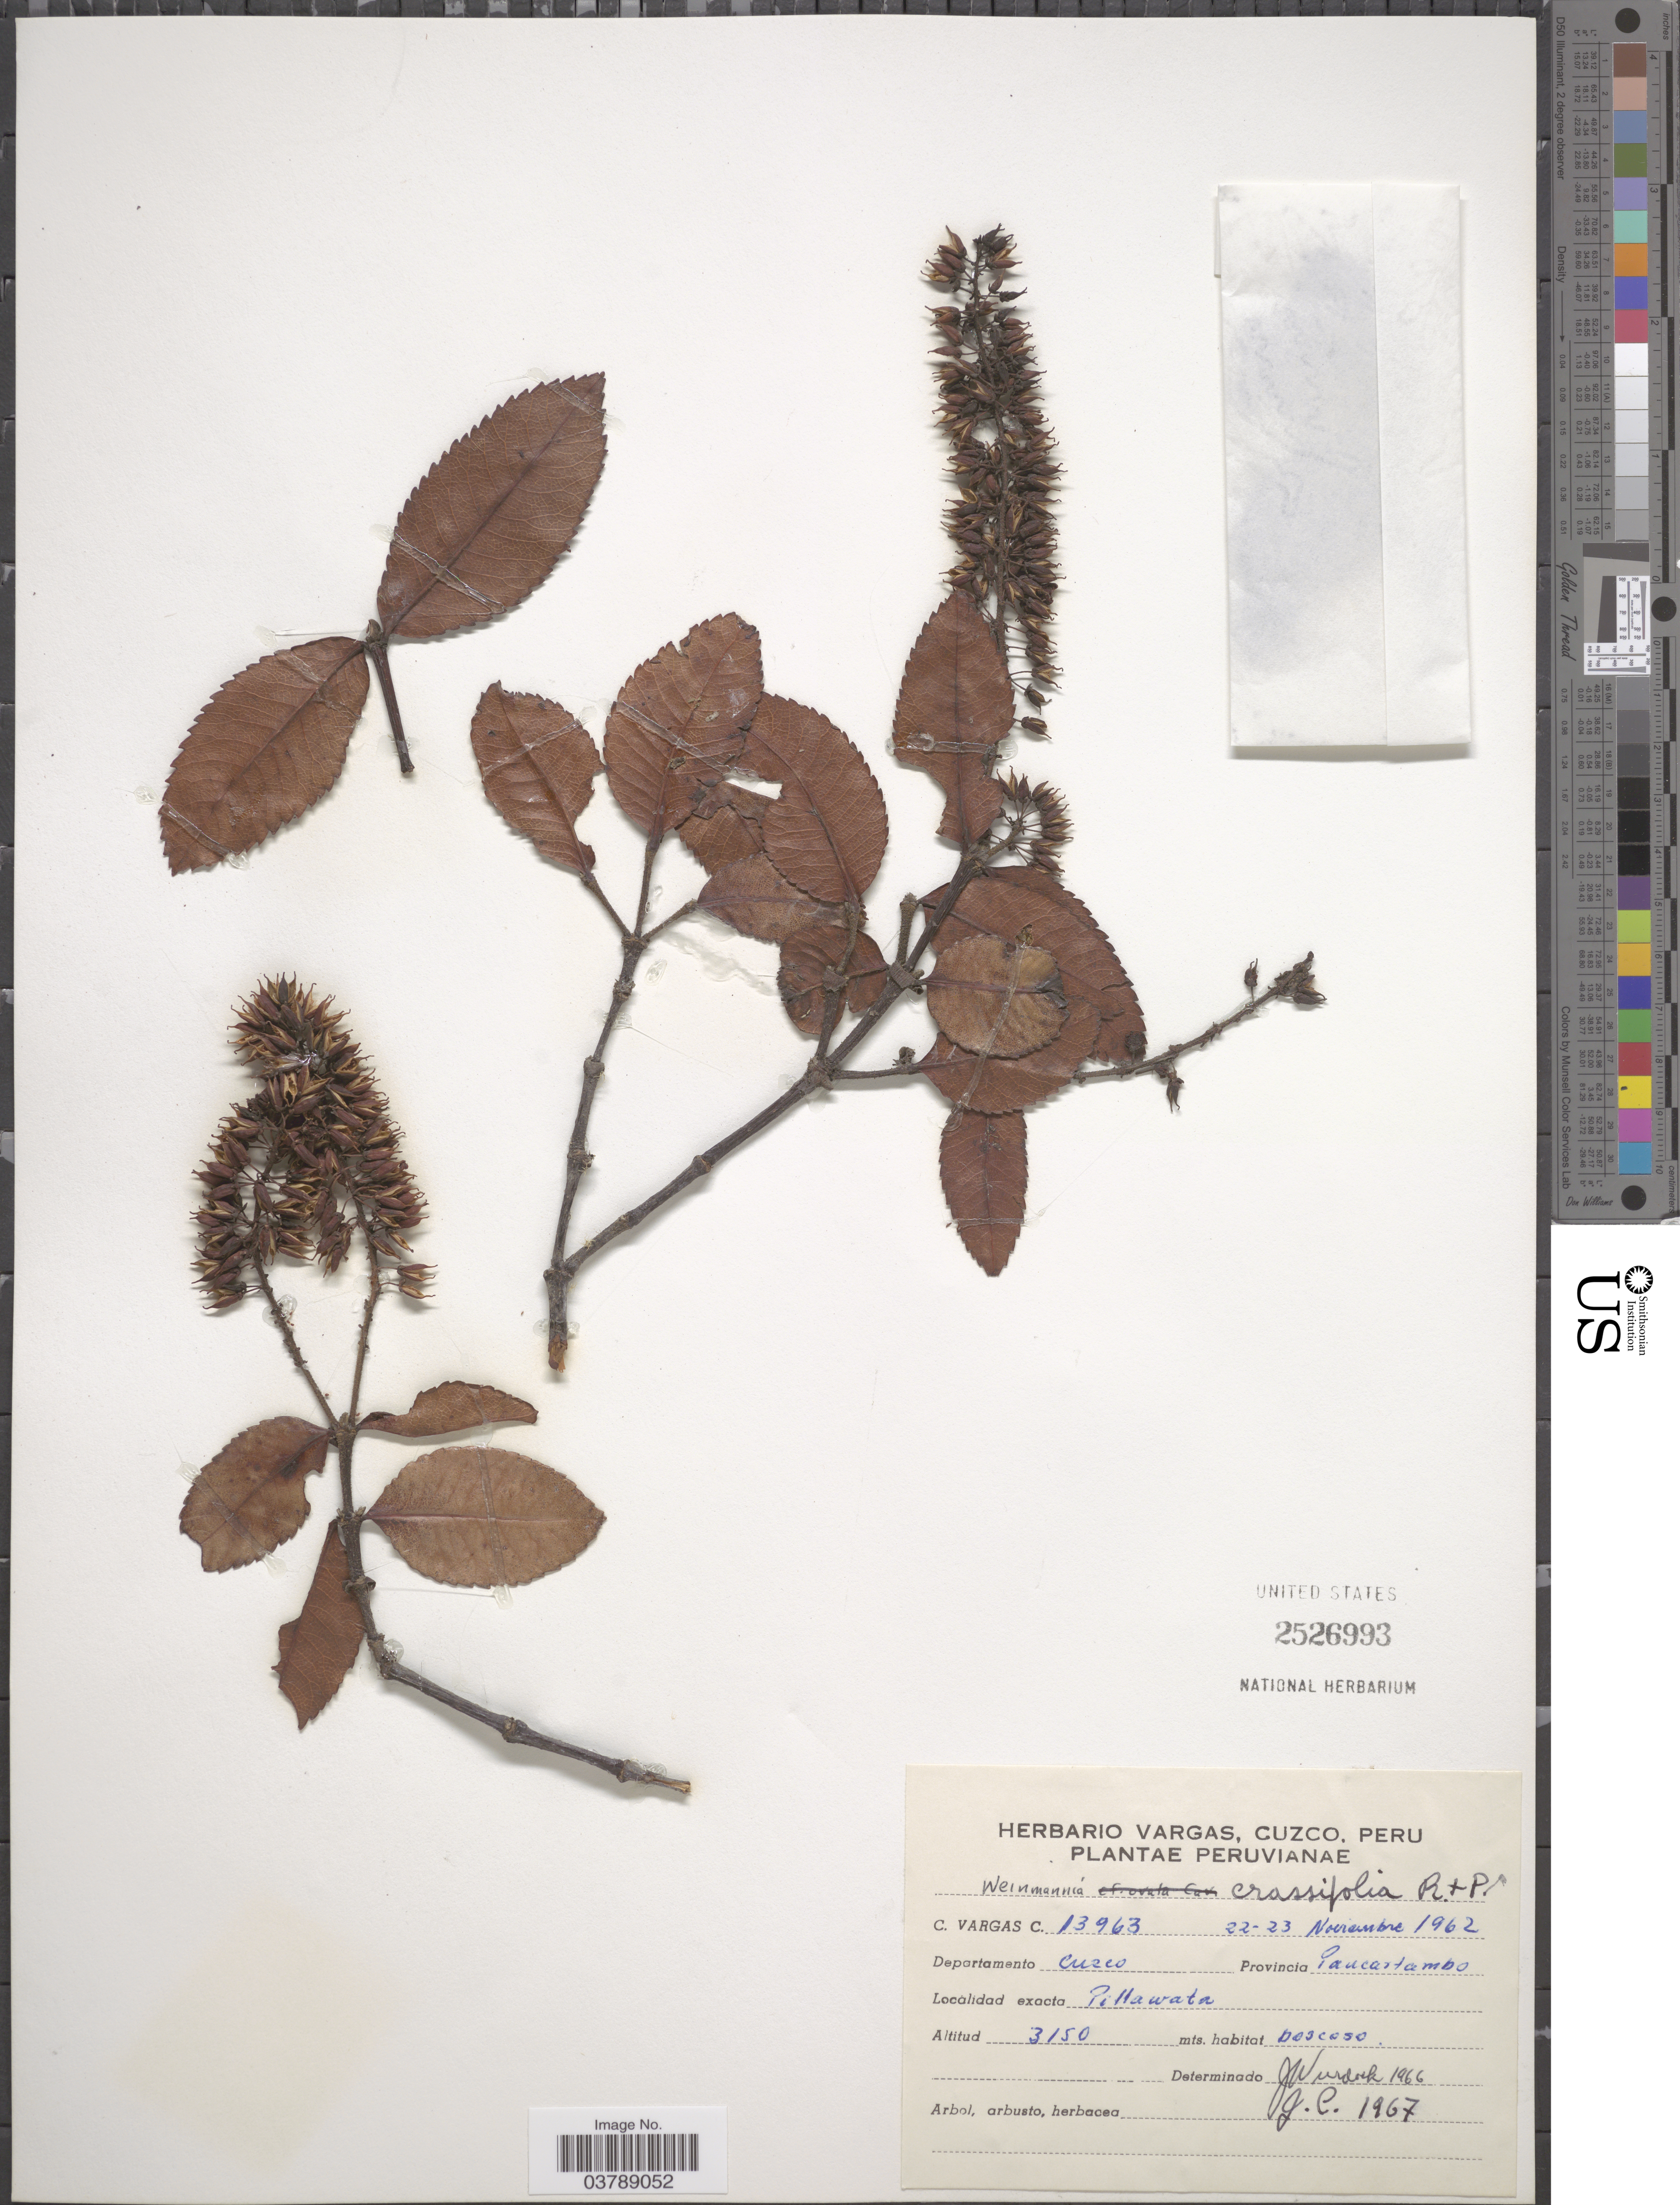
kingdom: Plantae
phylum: Tracheophyta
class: Magnoliopsida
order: Oxalidales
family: Cunoniaceae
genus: Weinmannia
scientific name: Weinmannia crassifolia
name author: Ruiz & Pav.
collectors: C. Vargas Calderón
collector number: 13963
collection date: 1962-11-22/1962-11-23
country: Peru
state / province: Cusco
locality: Departamento Cuzco, Provincia Paucartambo. Pillawata.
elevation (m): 3150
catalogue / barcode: US 2526993